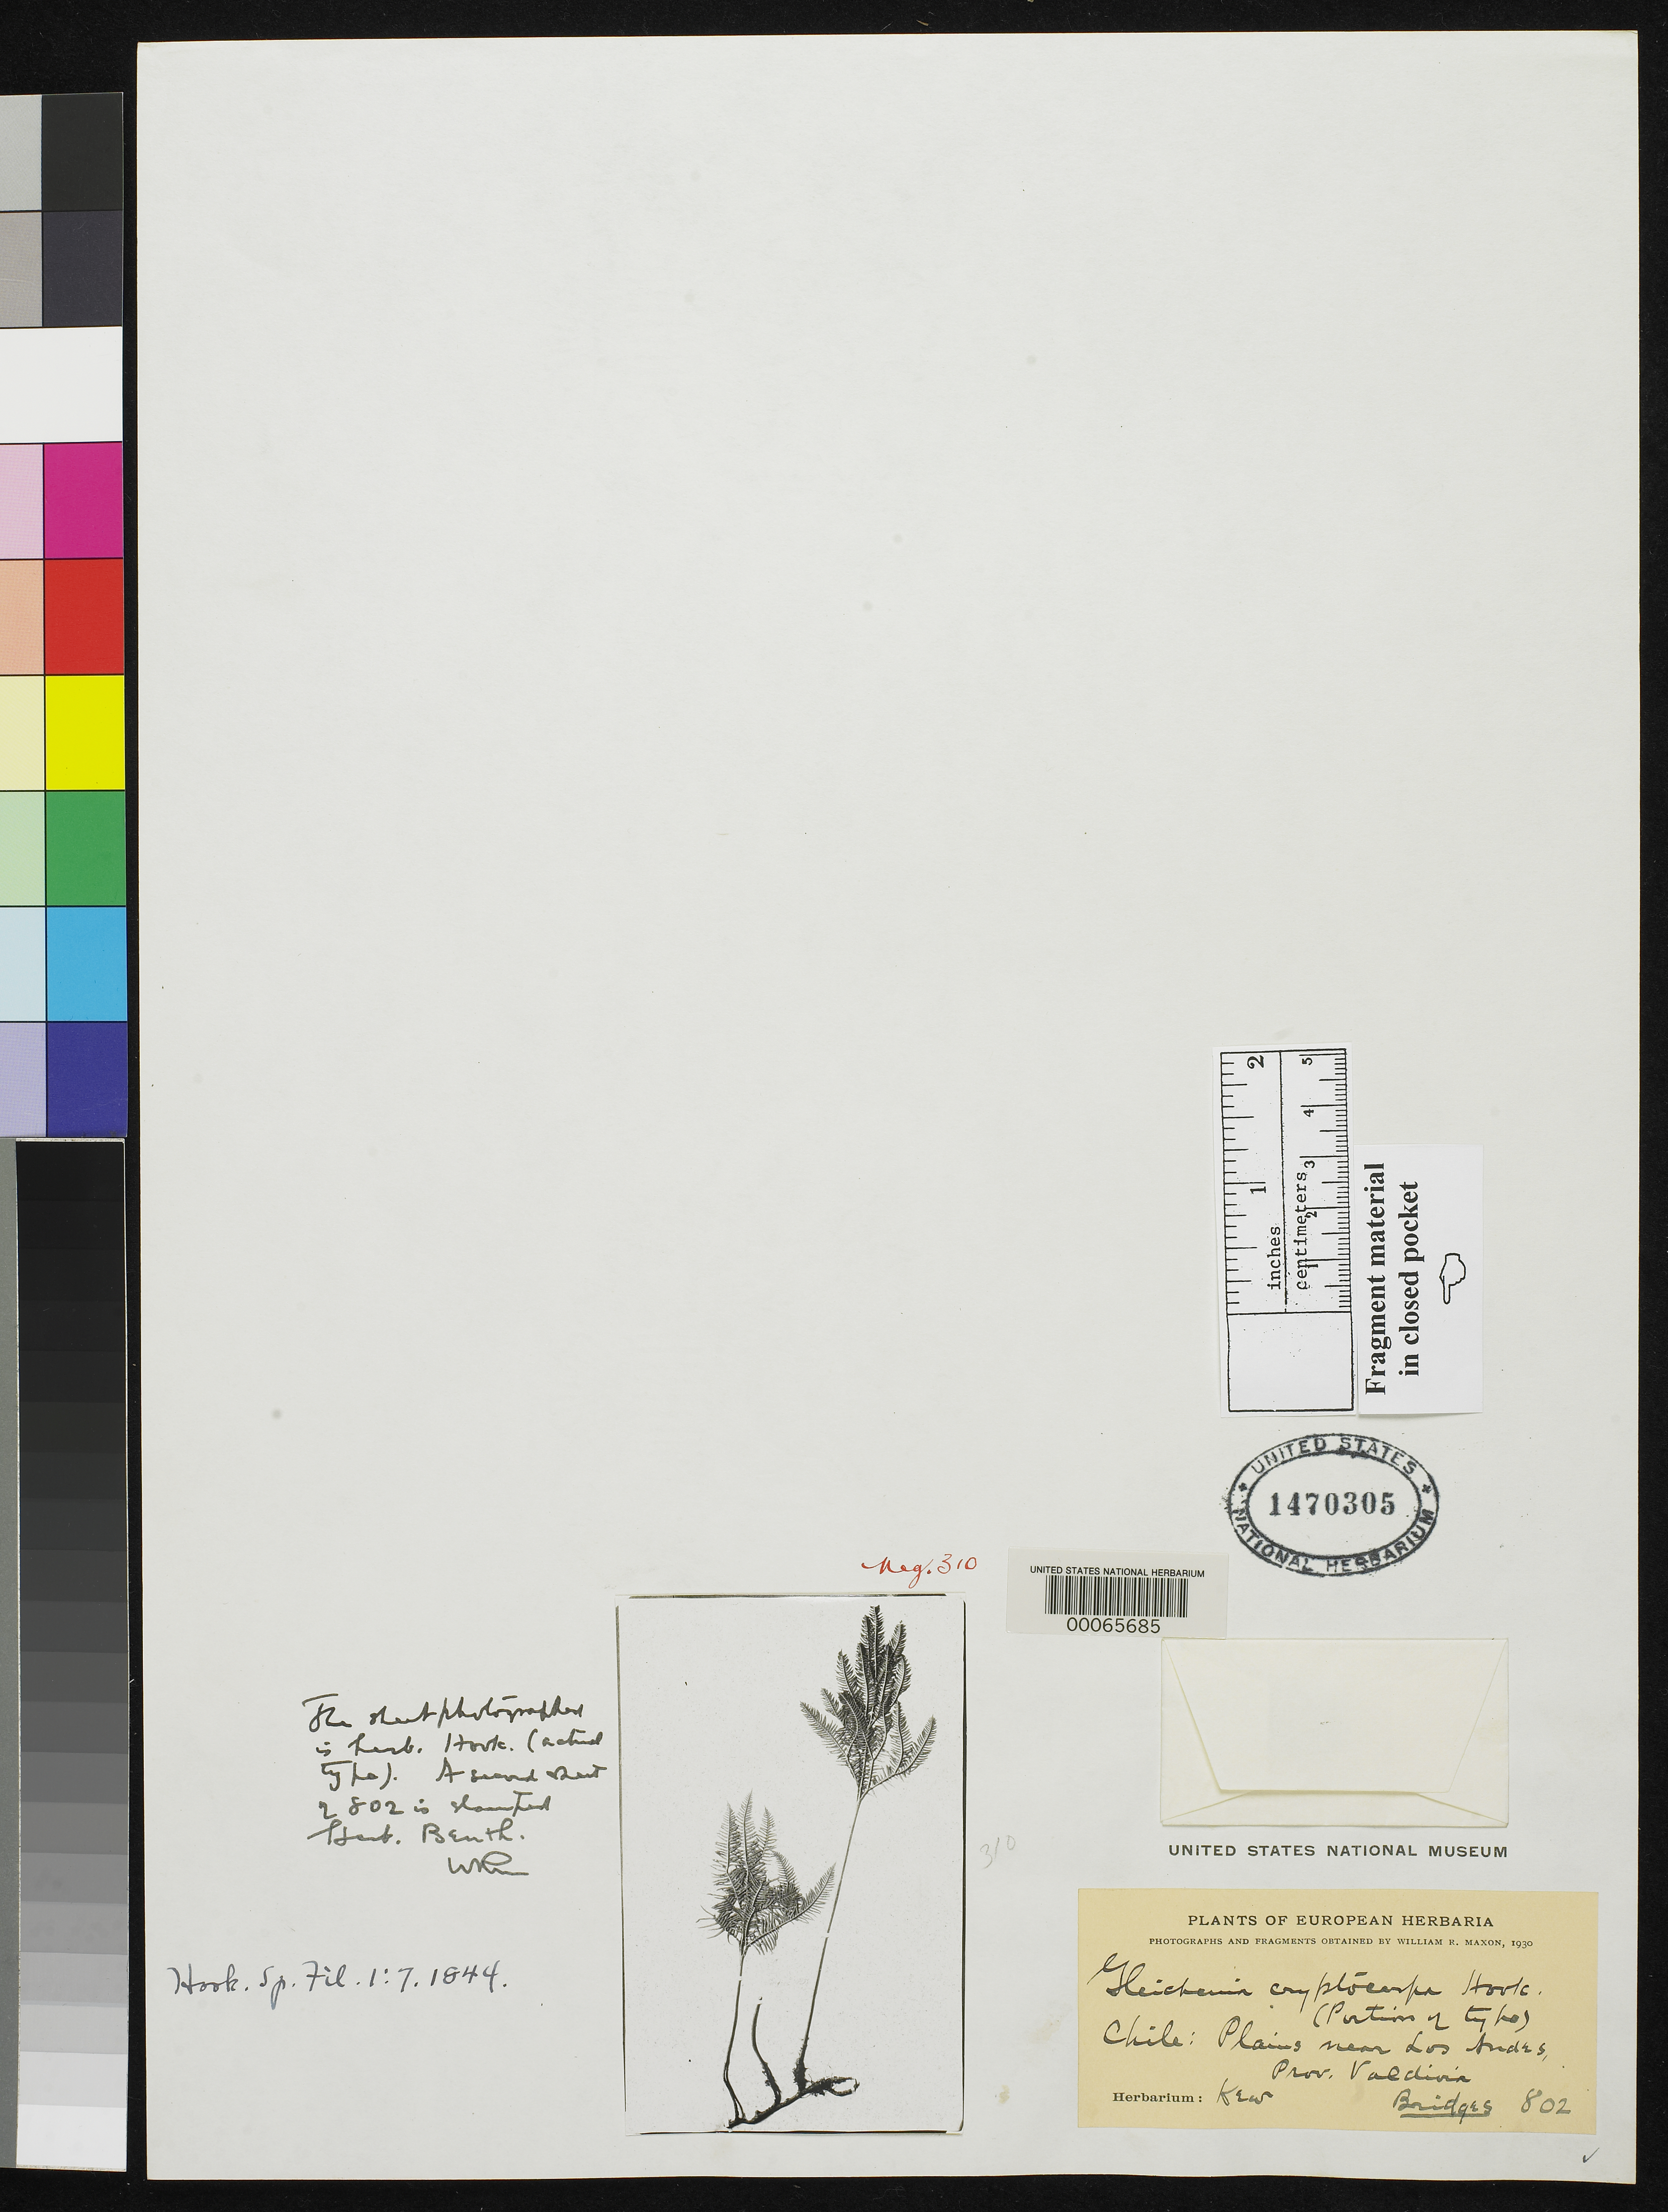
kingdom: Plantae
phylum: Tracheophyta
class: Polypodiopsida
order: Gleicheniales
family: Gleicheniaceae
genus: Gleichenia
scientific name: Gleichenia cryptocarpa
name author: Hook.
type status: Type Collection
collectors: T. Bridges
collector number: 802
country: Chile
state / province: Los Ríos (XIV)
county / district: Valdivia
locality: Plains near Los Andes.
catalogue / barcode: US 1470305